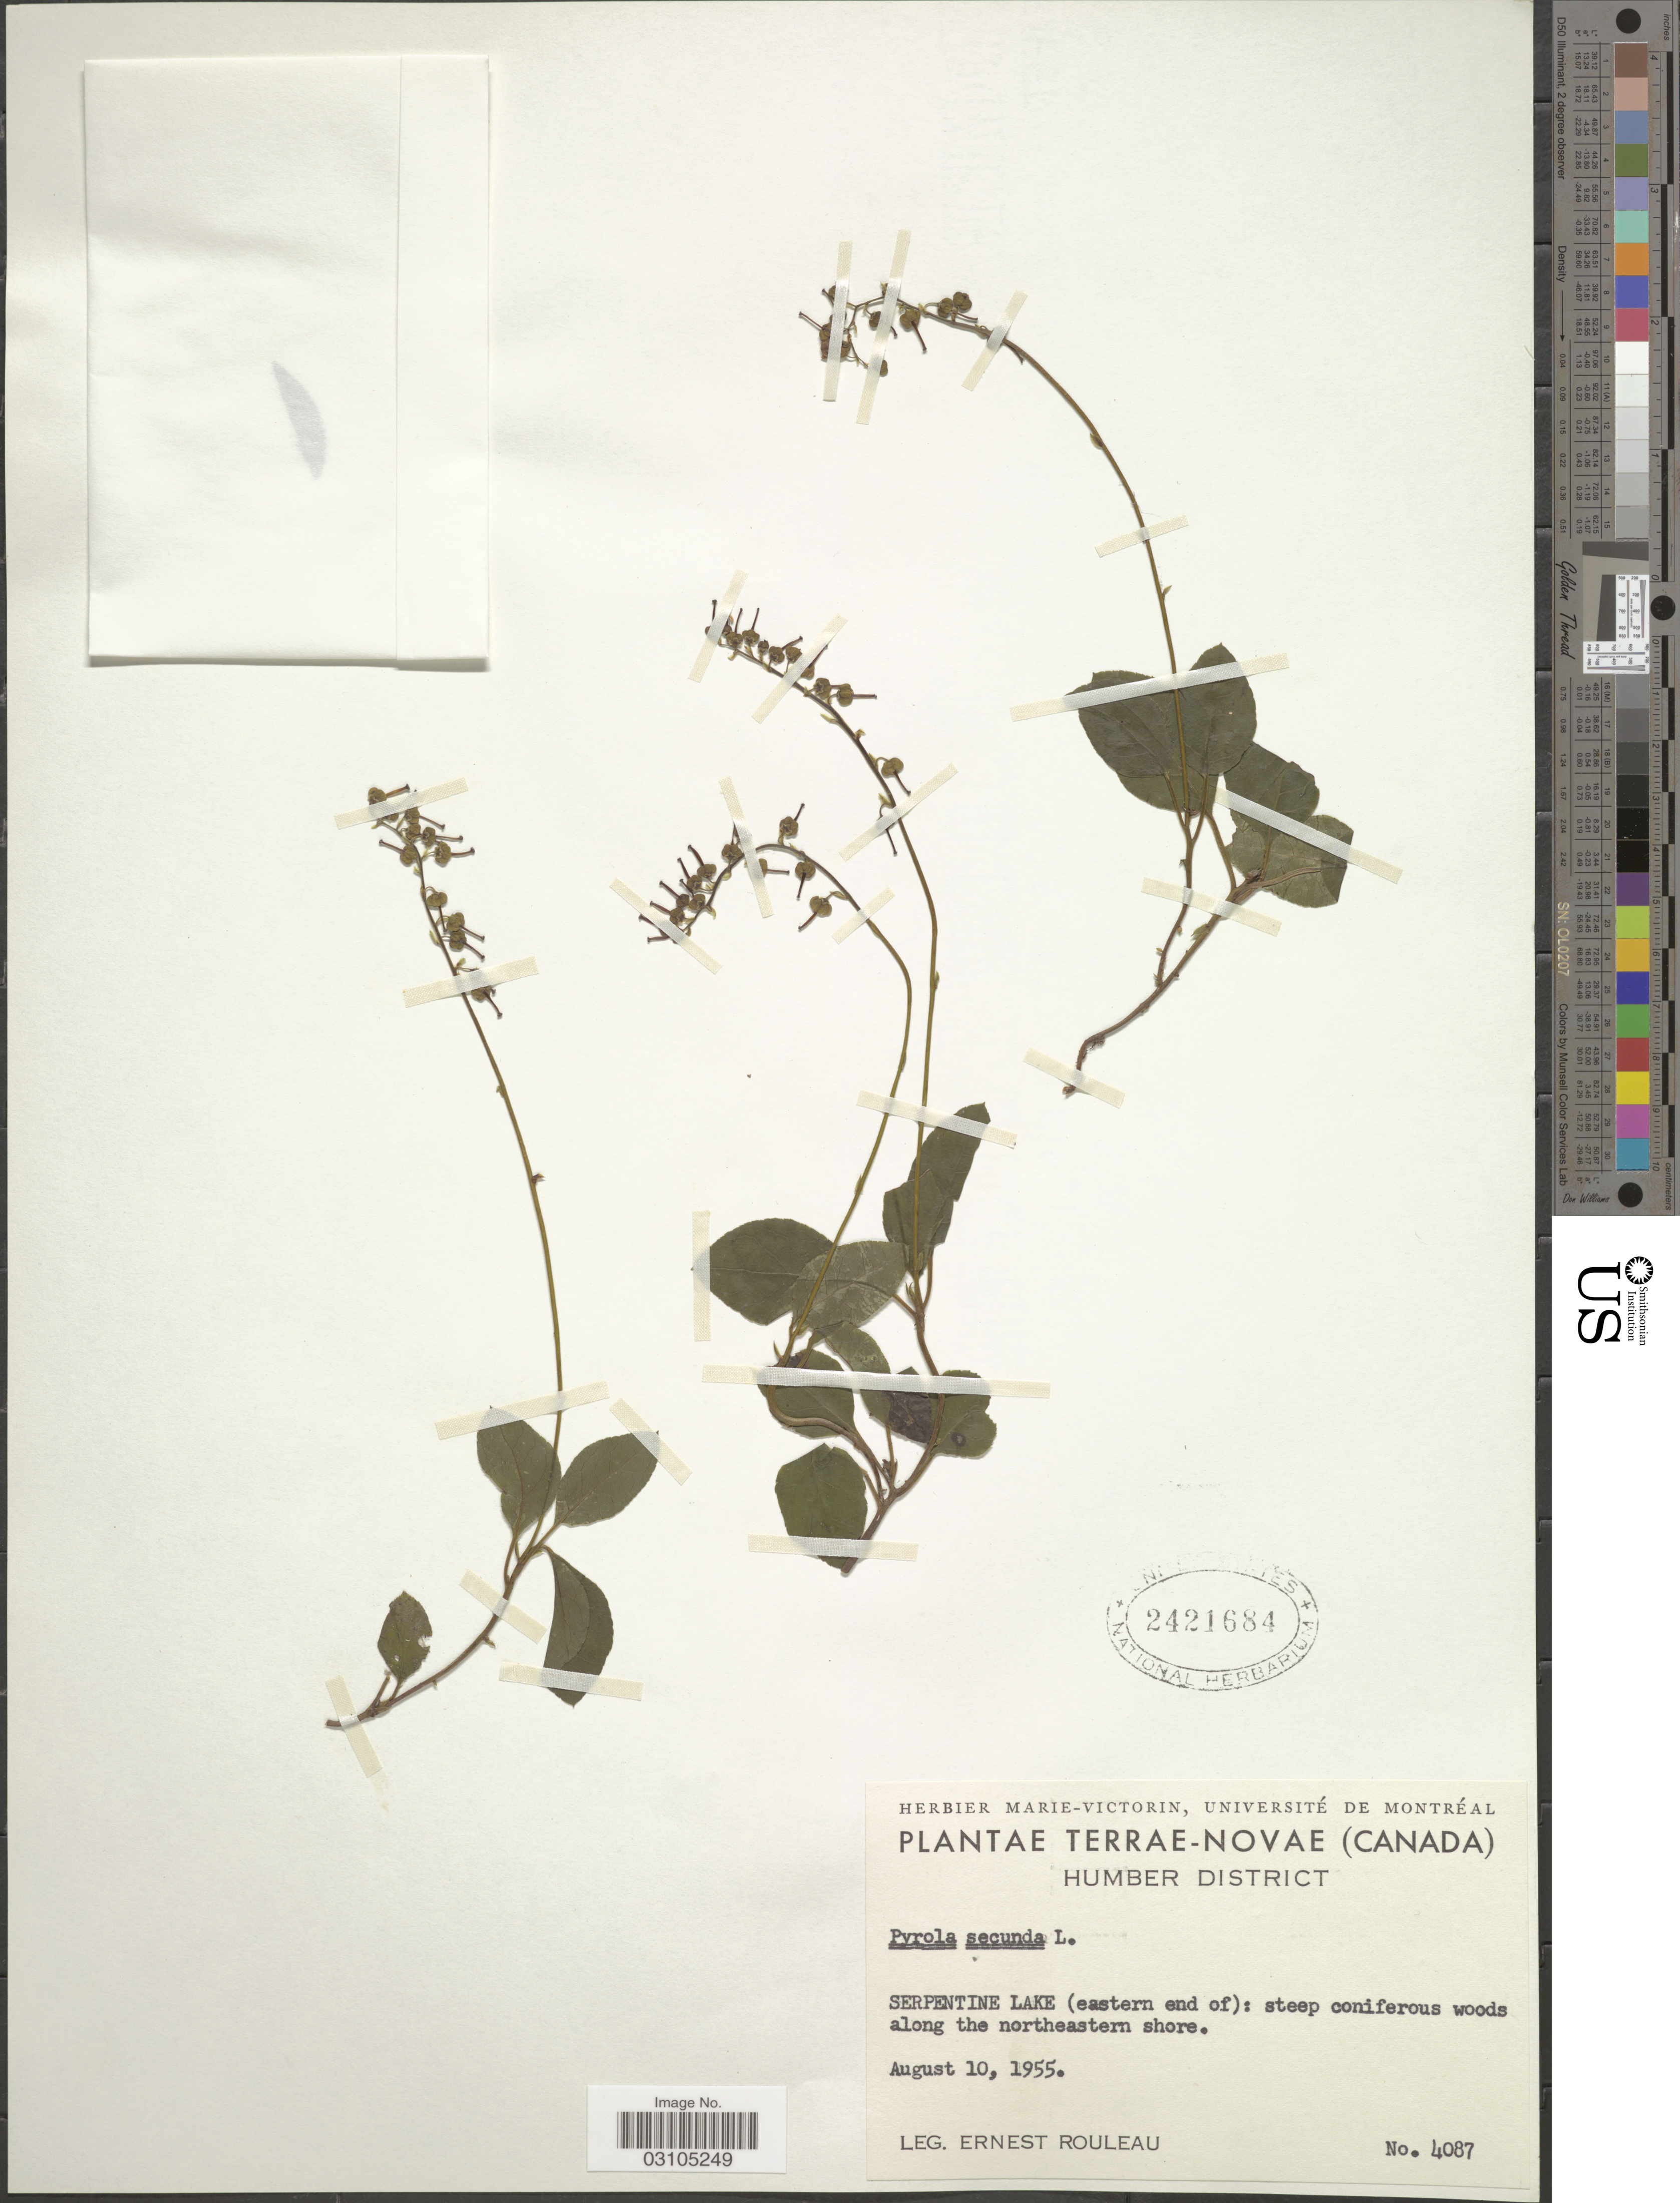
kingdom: Plantae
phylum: Tracheophyta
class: Magnoliopsida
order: Ericales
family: Ericaceae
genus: Orthilia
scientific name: Orthilia secunda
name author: (L.) House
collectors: J. Rouleau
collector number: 4087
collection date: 1955-08-10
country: Canada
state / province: Newfoundland and Labrador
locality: Terrae-Novae. Humber District. Serpentine Lake (eastern end of): steep coniferous woods along the northeastern shore.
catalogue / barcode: US 2421684